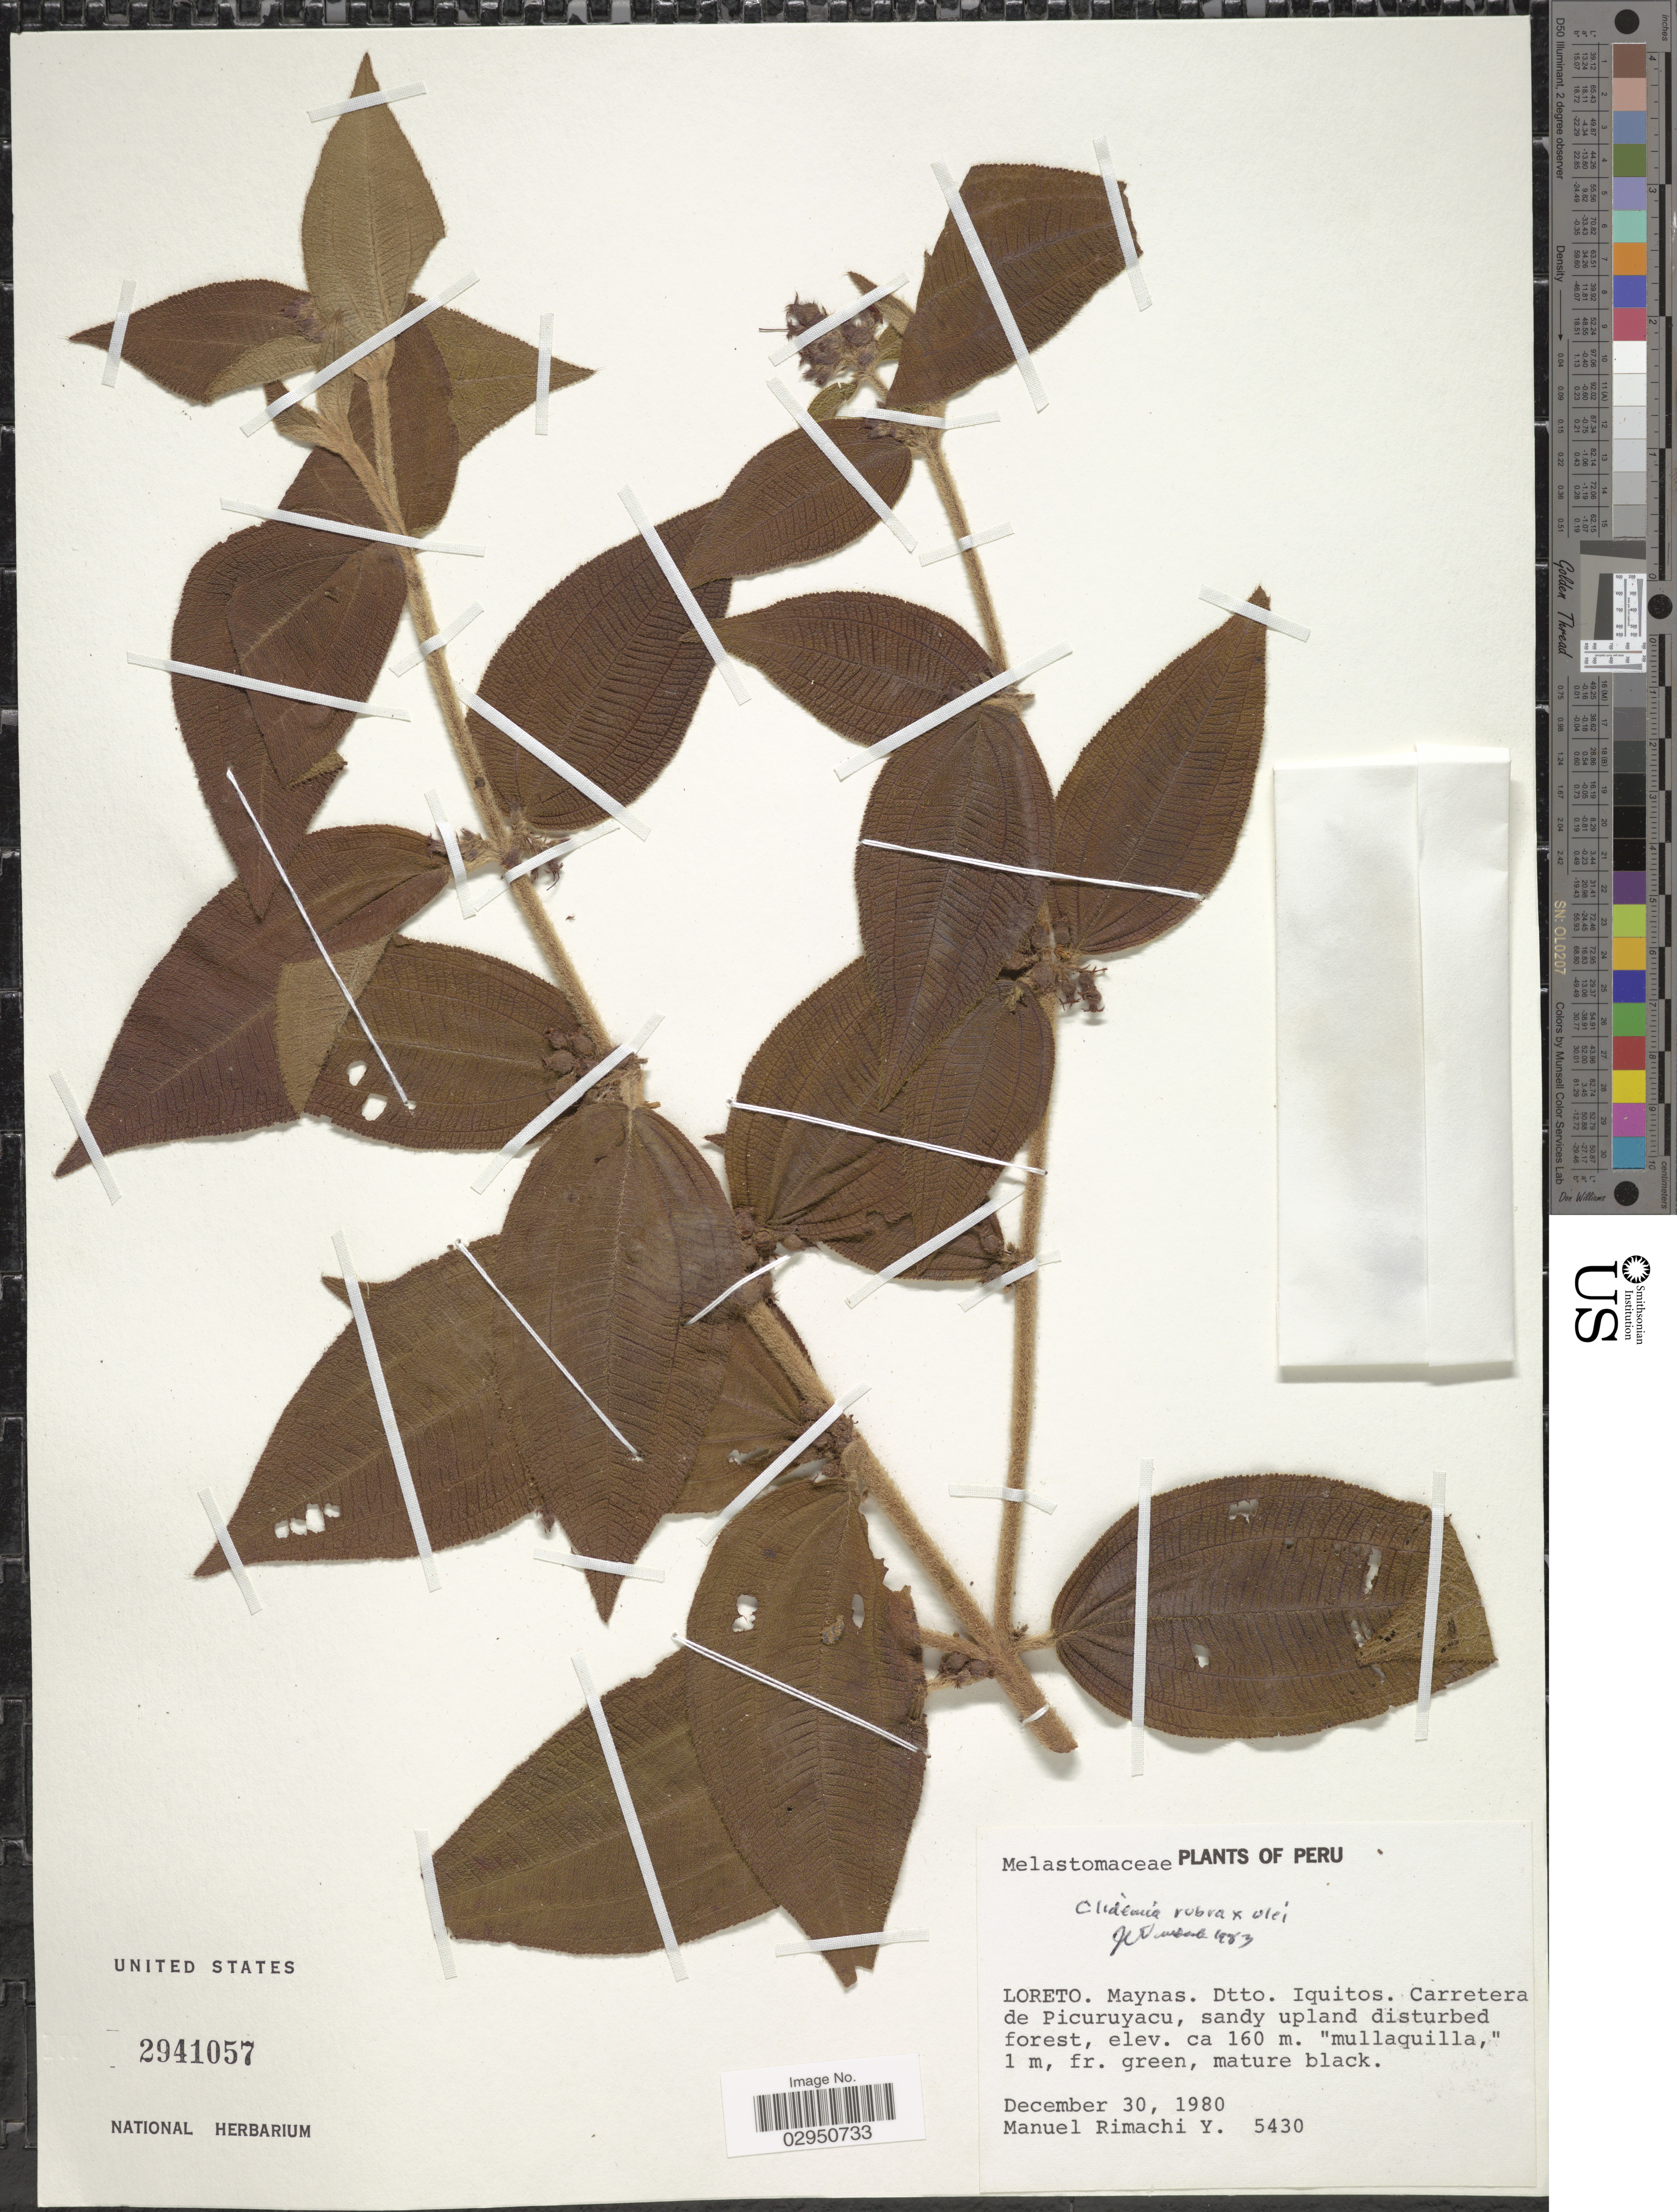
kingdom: Plantae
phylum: Tracheophyta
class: Magnoliopsida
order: Myrtales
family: Melastomataceae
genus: Clidemia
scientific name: Clidemia rubra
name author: (Aubl.) Mart.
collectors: M. Rimachi Y.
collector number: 5430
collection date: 1980-12-30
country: Peru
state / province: Loreto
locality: Maynas. Dtto. Iquitos. Carretera de Picuruyacu.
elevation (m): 160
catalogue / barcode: US 2941057